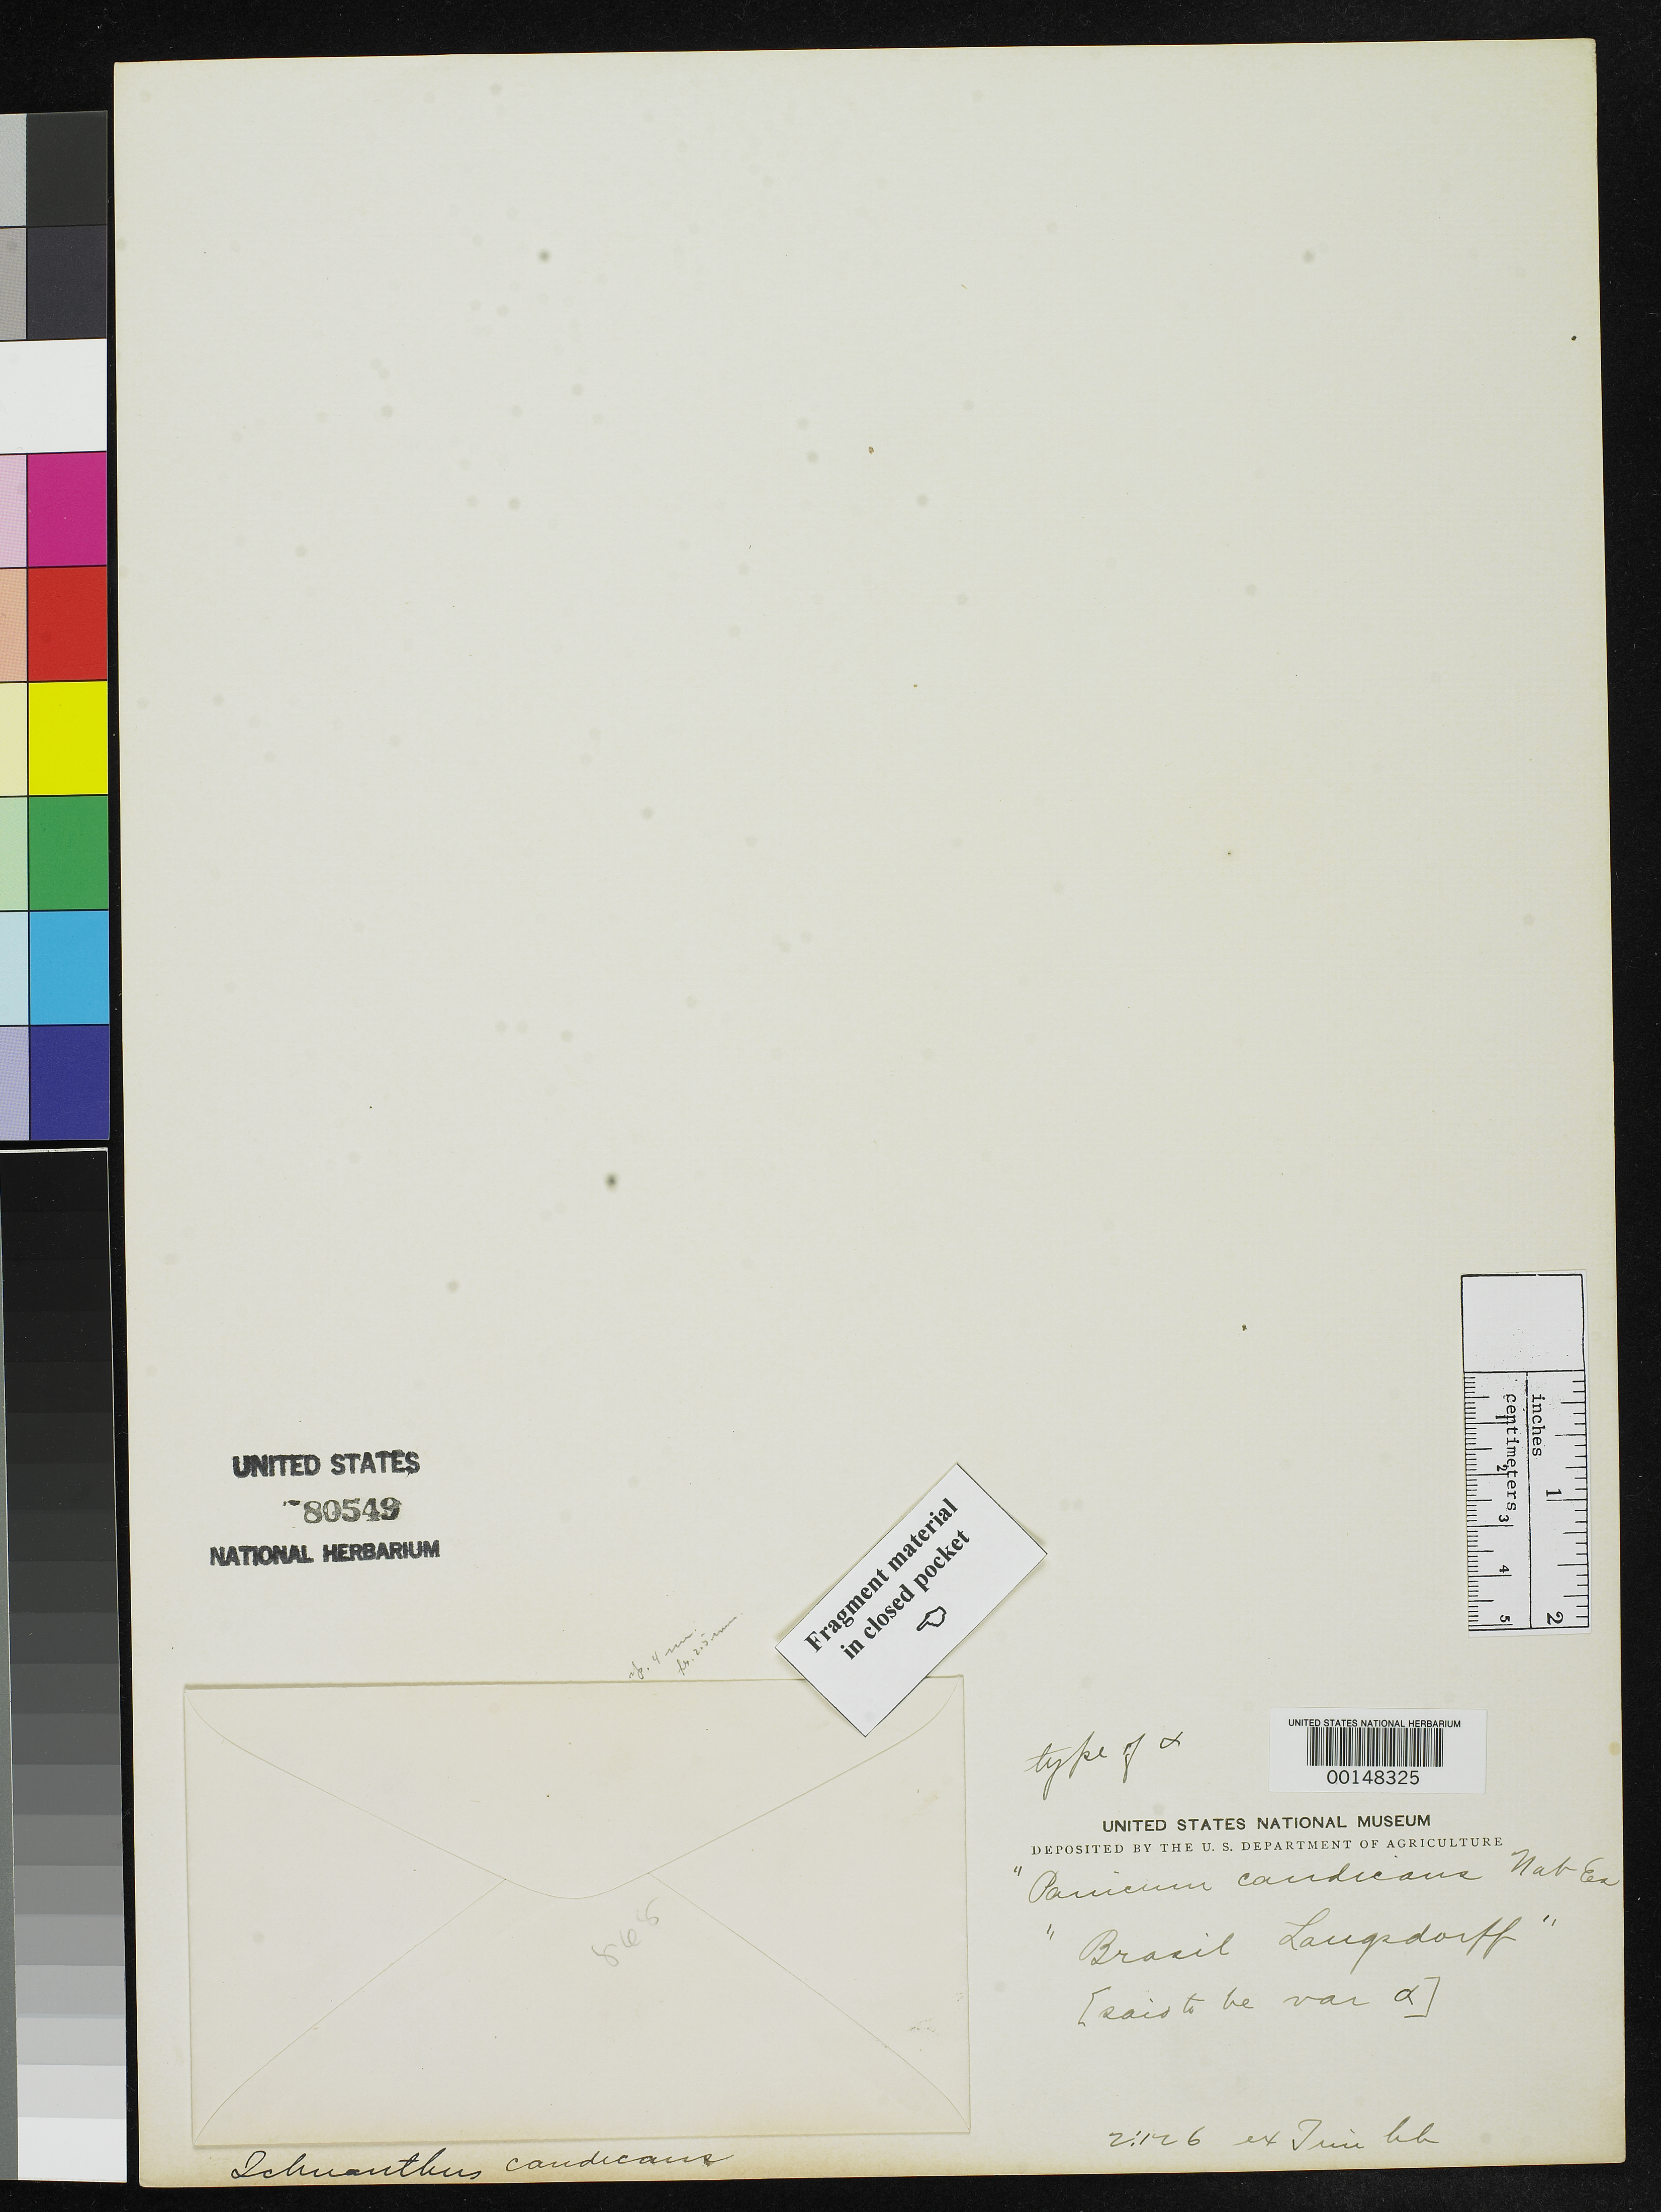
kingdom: Plantae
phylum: Tracheophyta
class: Liliopsida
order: Poales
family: Poaceae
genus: Panicum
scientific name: Panicum candicans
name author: Nees in Mart.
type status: Type Fragment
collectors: G. H. von Langsdorff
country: Brazil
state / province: Minas Gerais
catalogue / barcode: US 80549